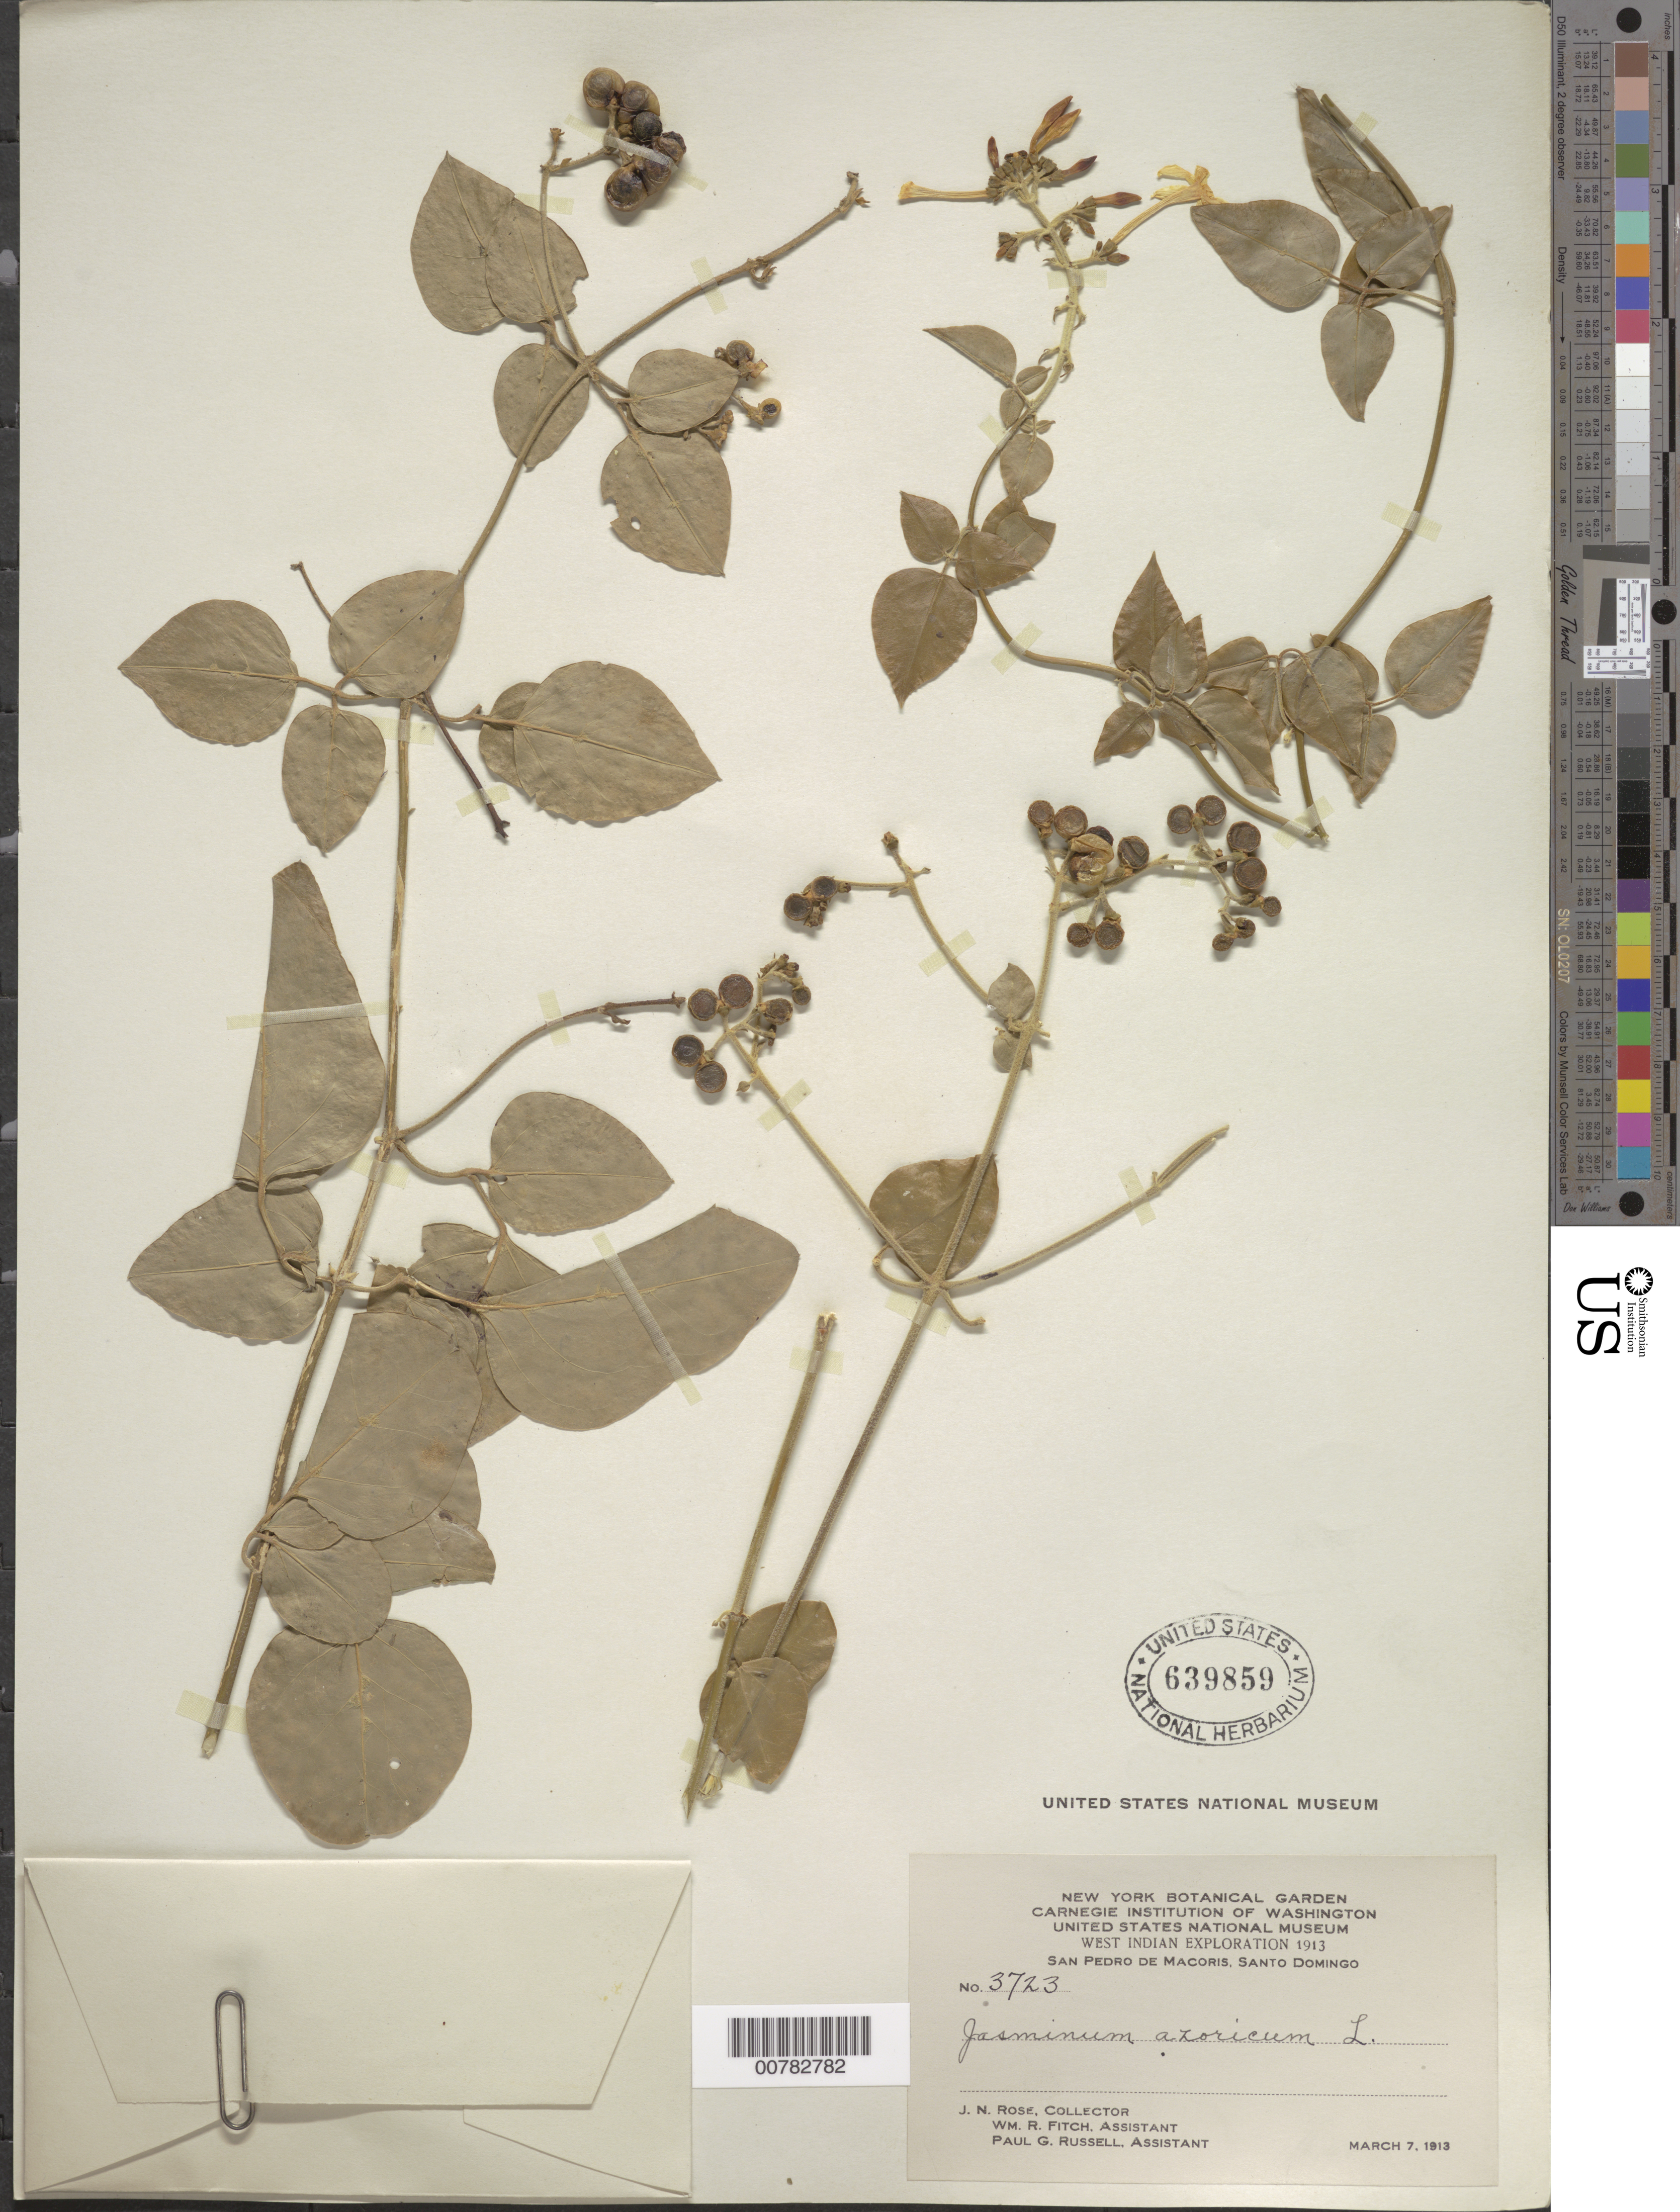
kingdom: Plantae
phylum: Tracheophyta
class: Magnoliopsida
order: Lamiales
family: Oleaceae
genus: Jasminum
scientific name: Jasminum fluminense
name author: Vell.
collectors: J. N. Rose, W. R. Fitch & P. G. Russell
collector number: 3723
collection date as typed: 07 Mar 1913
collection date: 1913-03-07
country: Dominican Republic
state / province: San Pedro de Macoris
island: Hispaniola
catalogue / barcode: US 639859